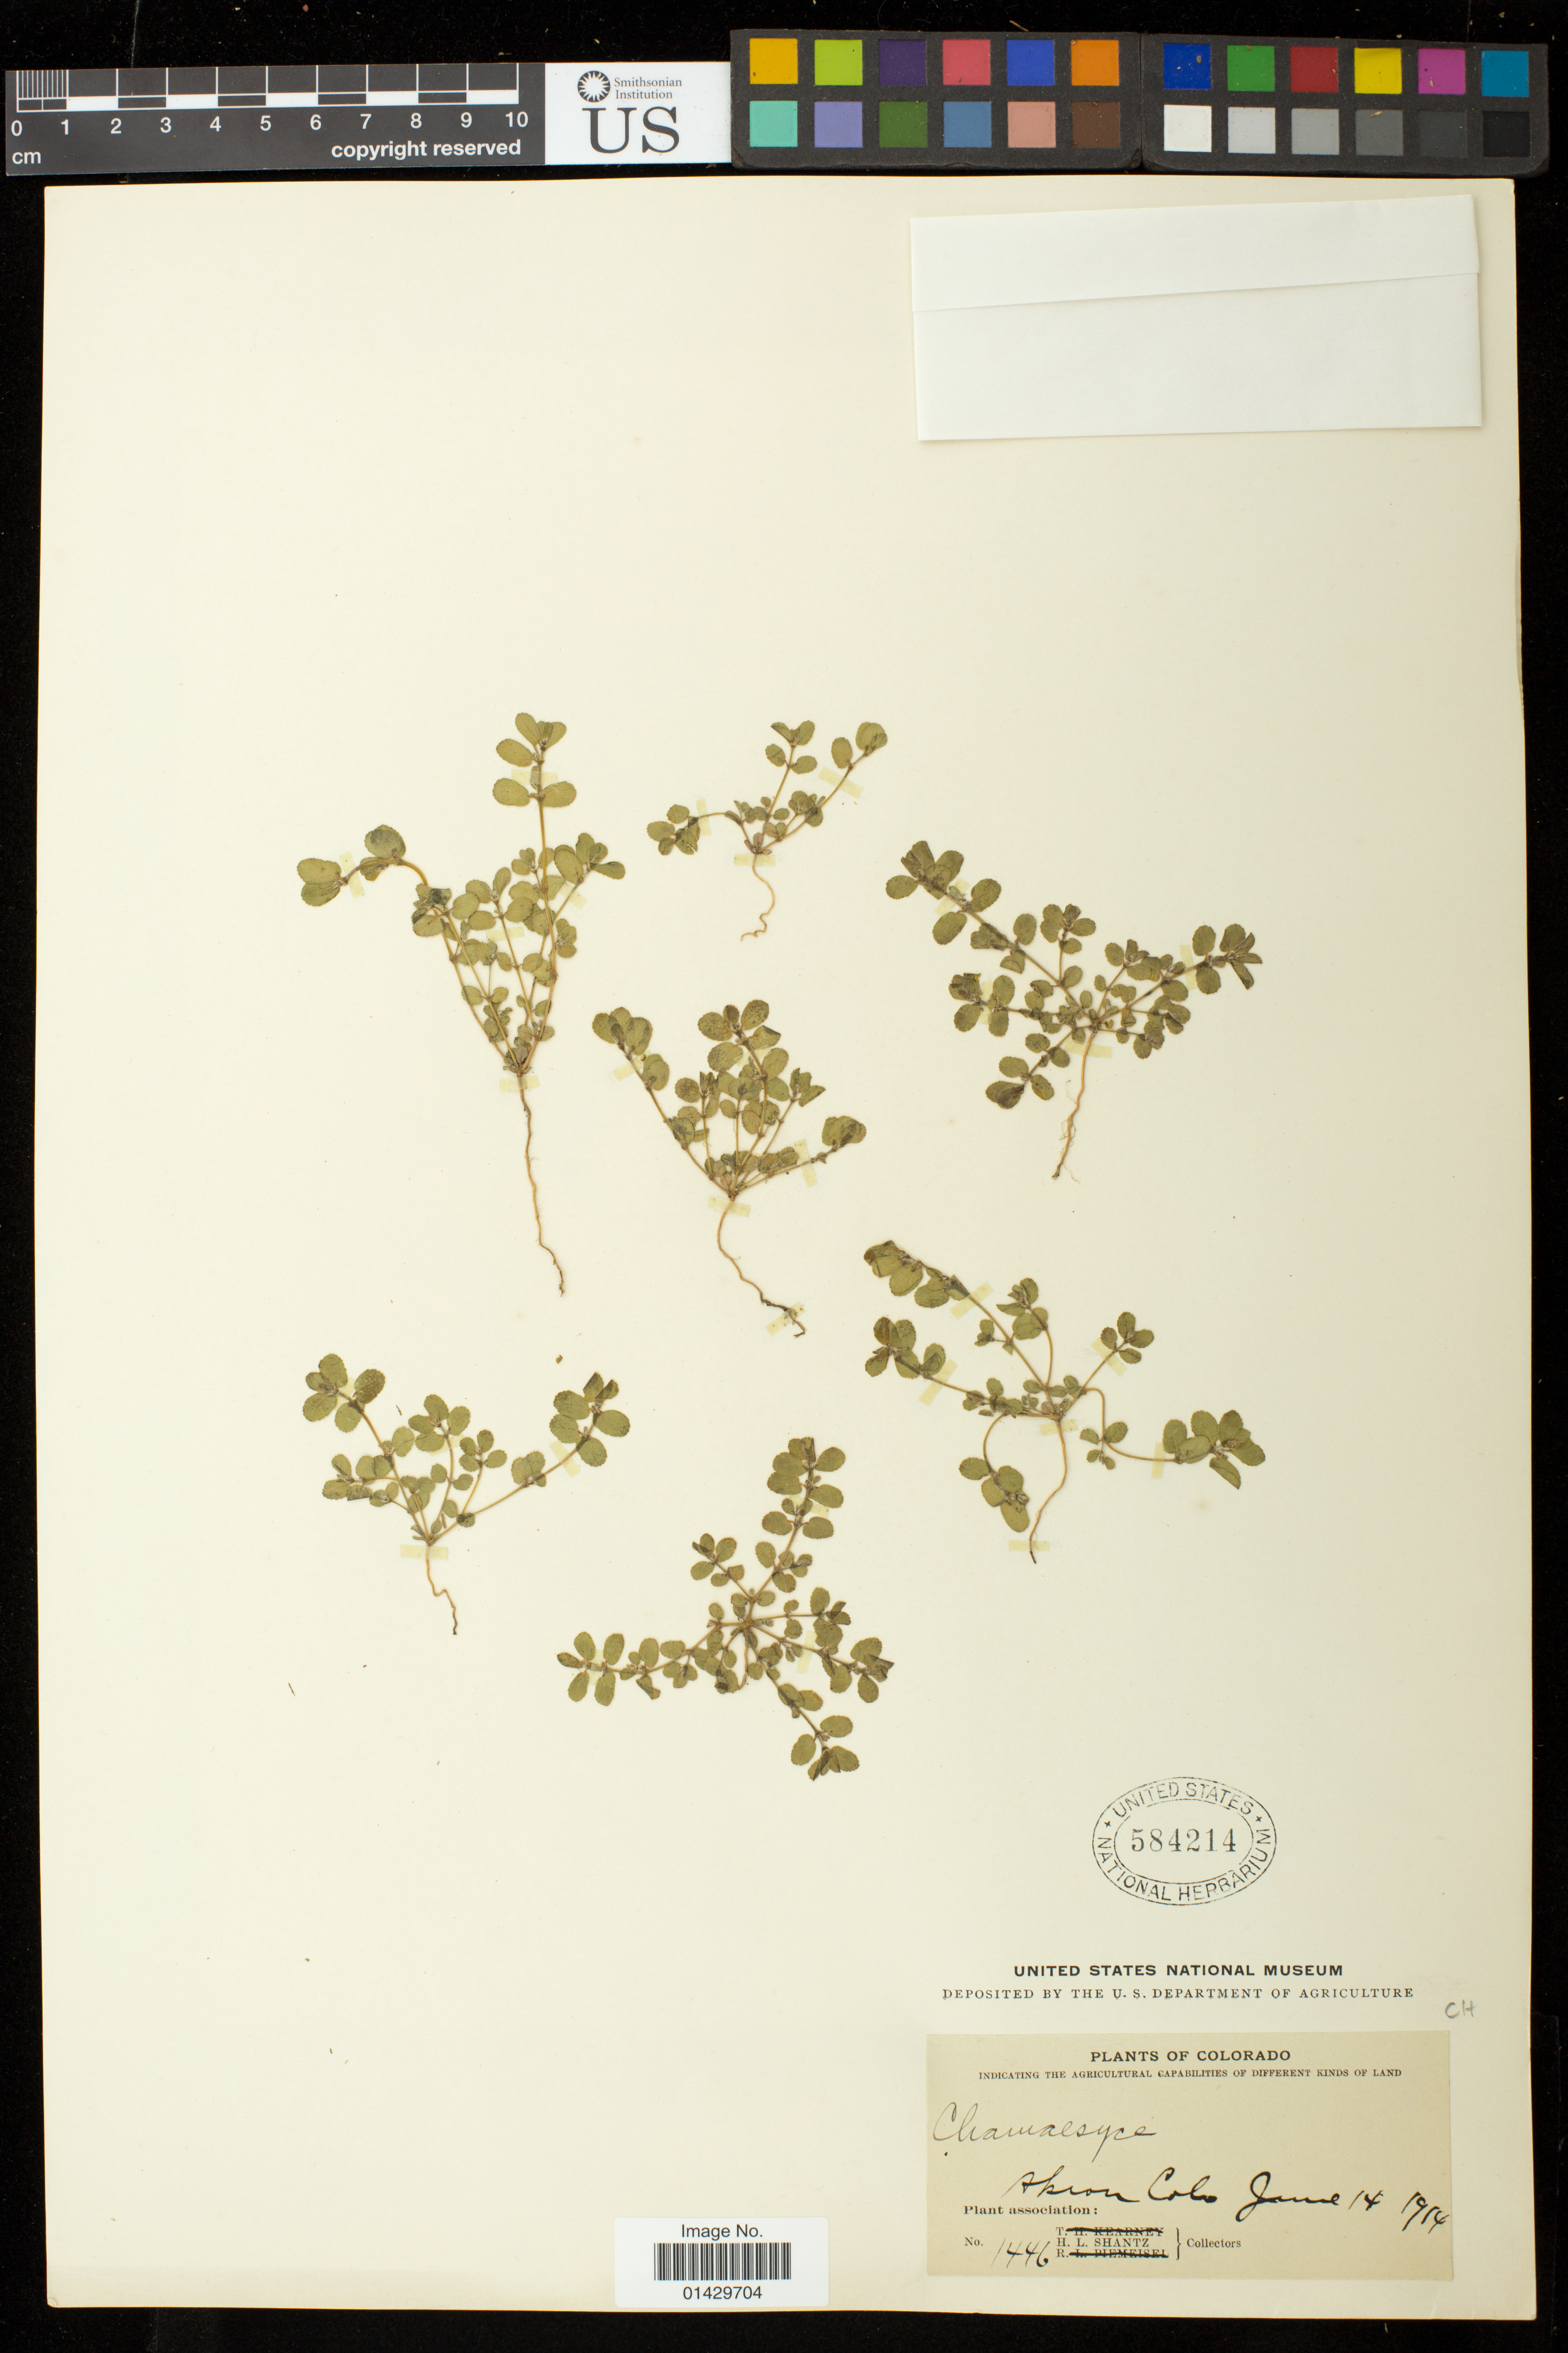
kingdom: Plantae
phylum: Tracheophyta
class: Magnoliopsida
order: Malpighiales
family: Euphorbiaceae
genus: Euphorbia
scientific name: Euphorbia sp.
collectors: H. Shantz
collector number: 1446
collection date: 1914-06-14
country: United States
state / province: Colorado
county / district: Washington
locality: Akron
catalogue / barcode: US 584214